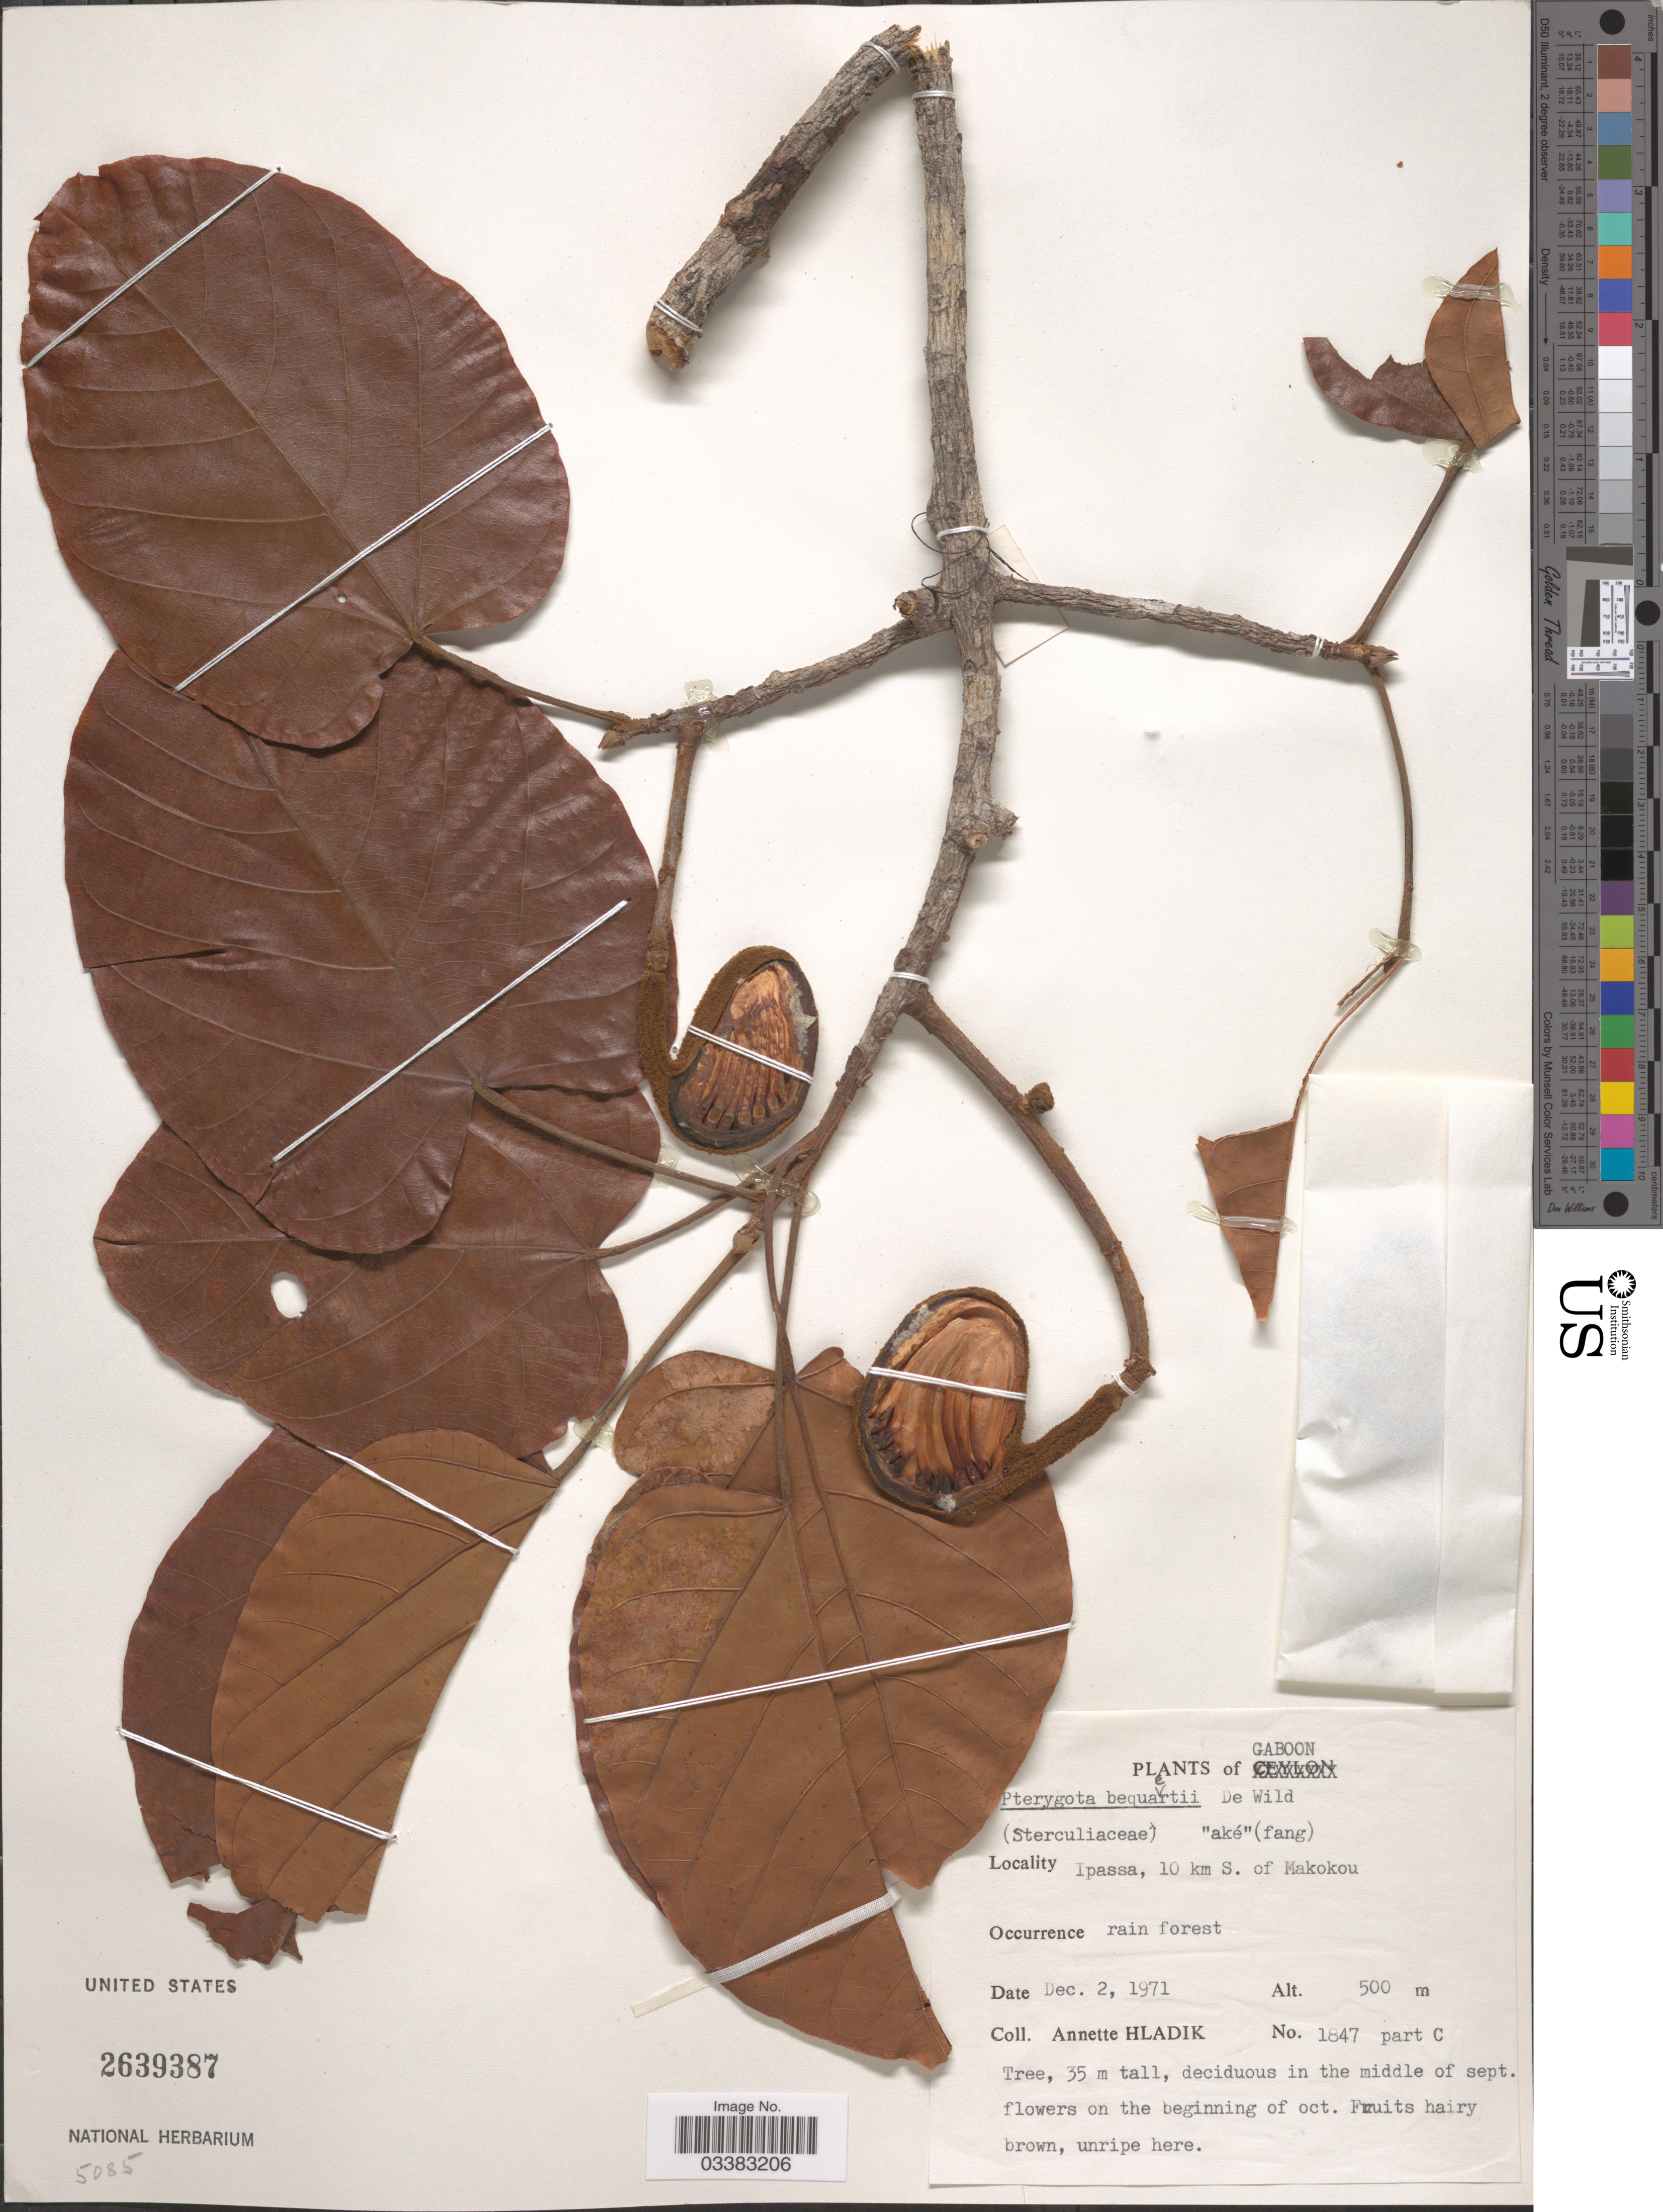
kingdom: Plantae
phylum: Tracheophyta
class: Magnoliopsida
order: Malvales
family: Malvaceae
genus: Pterygota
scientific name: Pterygota bequaertii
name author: De Wild.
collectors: A. Hladik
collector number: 1847 part C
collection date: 1971-12-02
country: Gabon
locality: Gaboon. Ipassa, 10 km S. of Makokou.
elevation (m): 500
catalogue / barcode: US 2639387